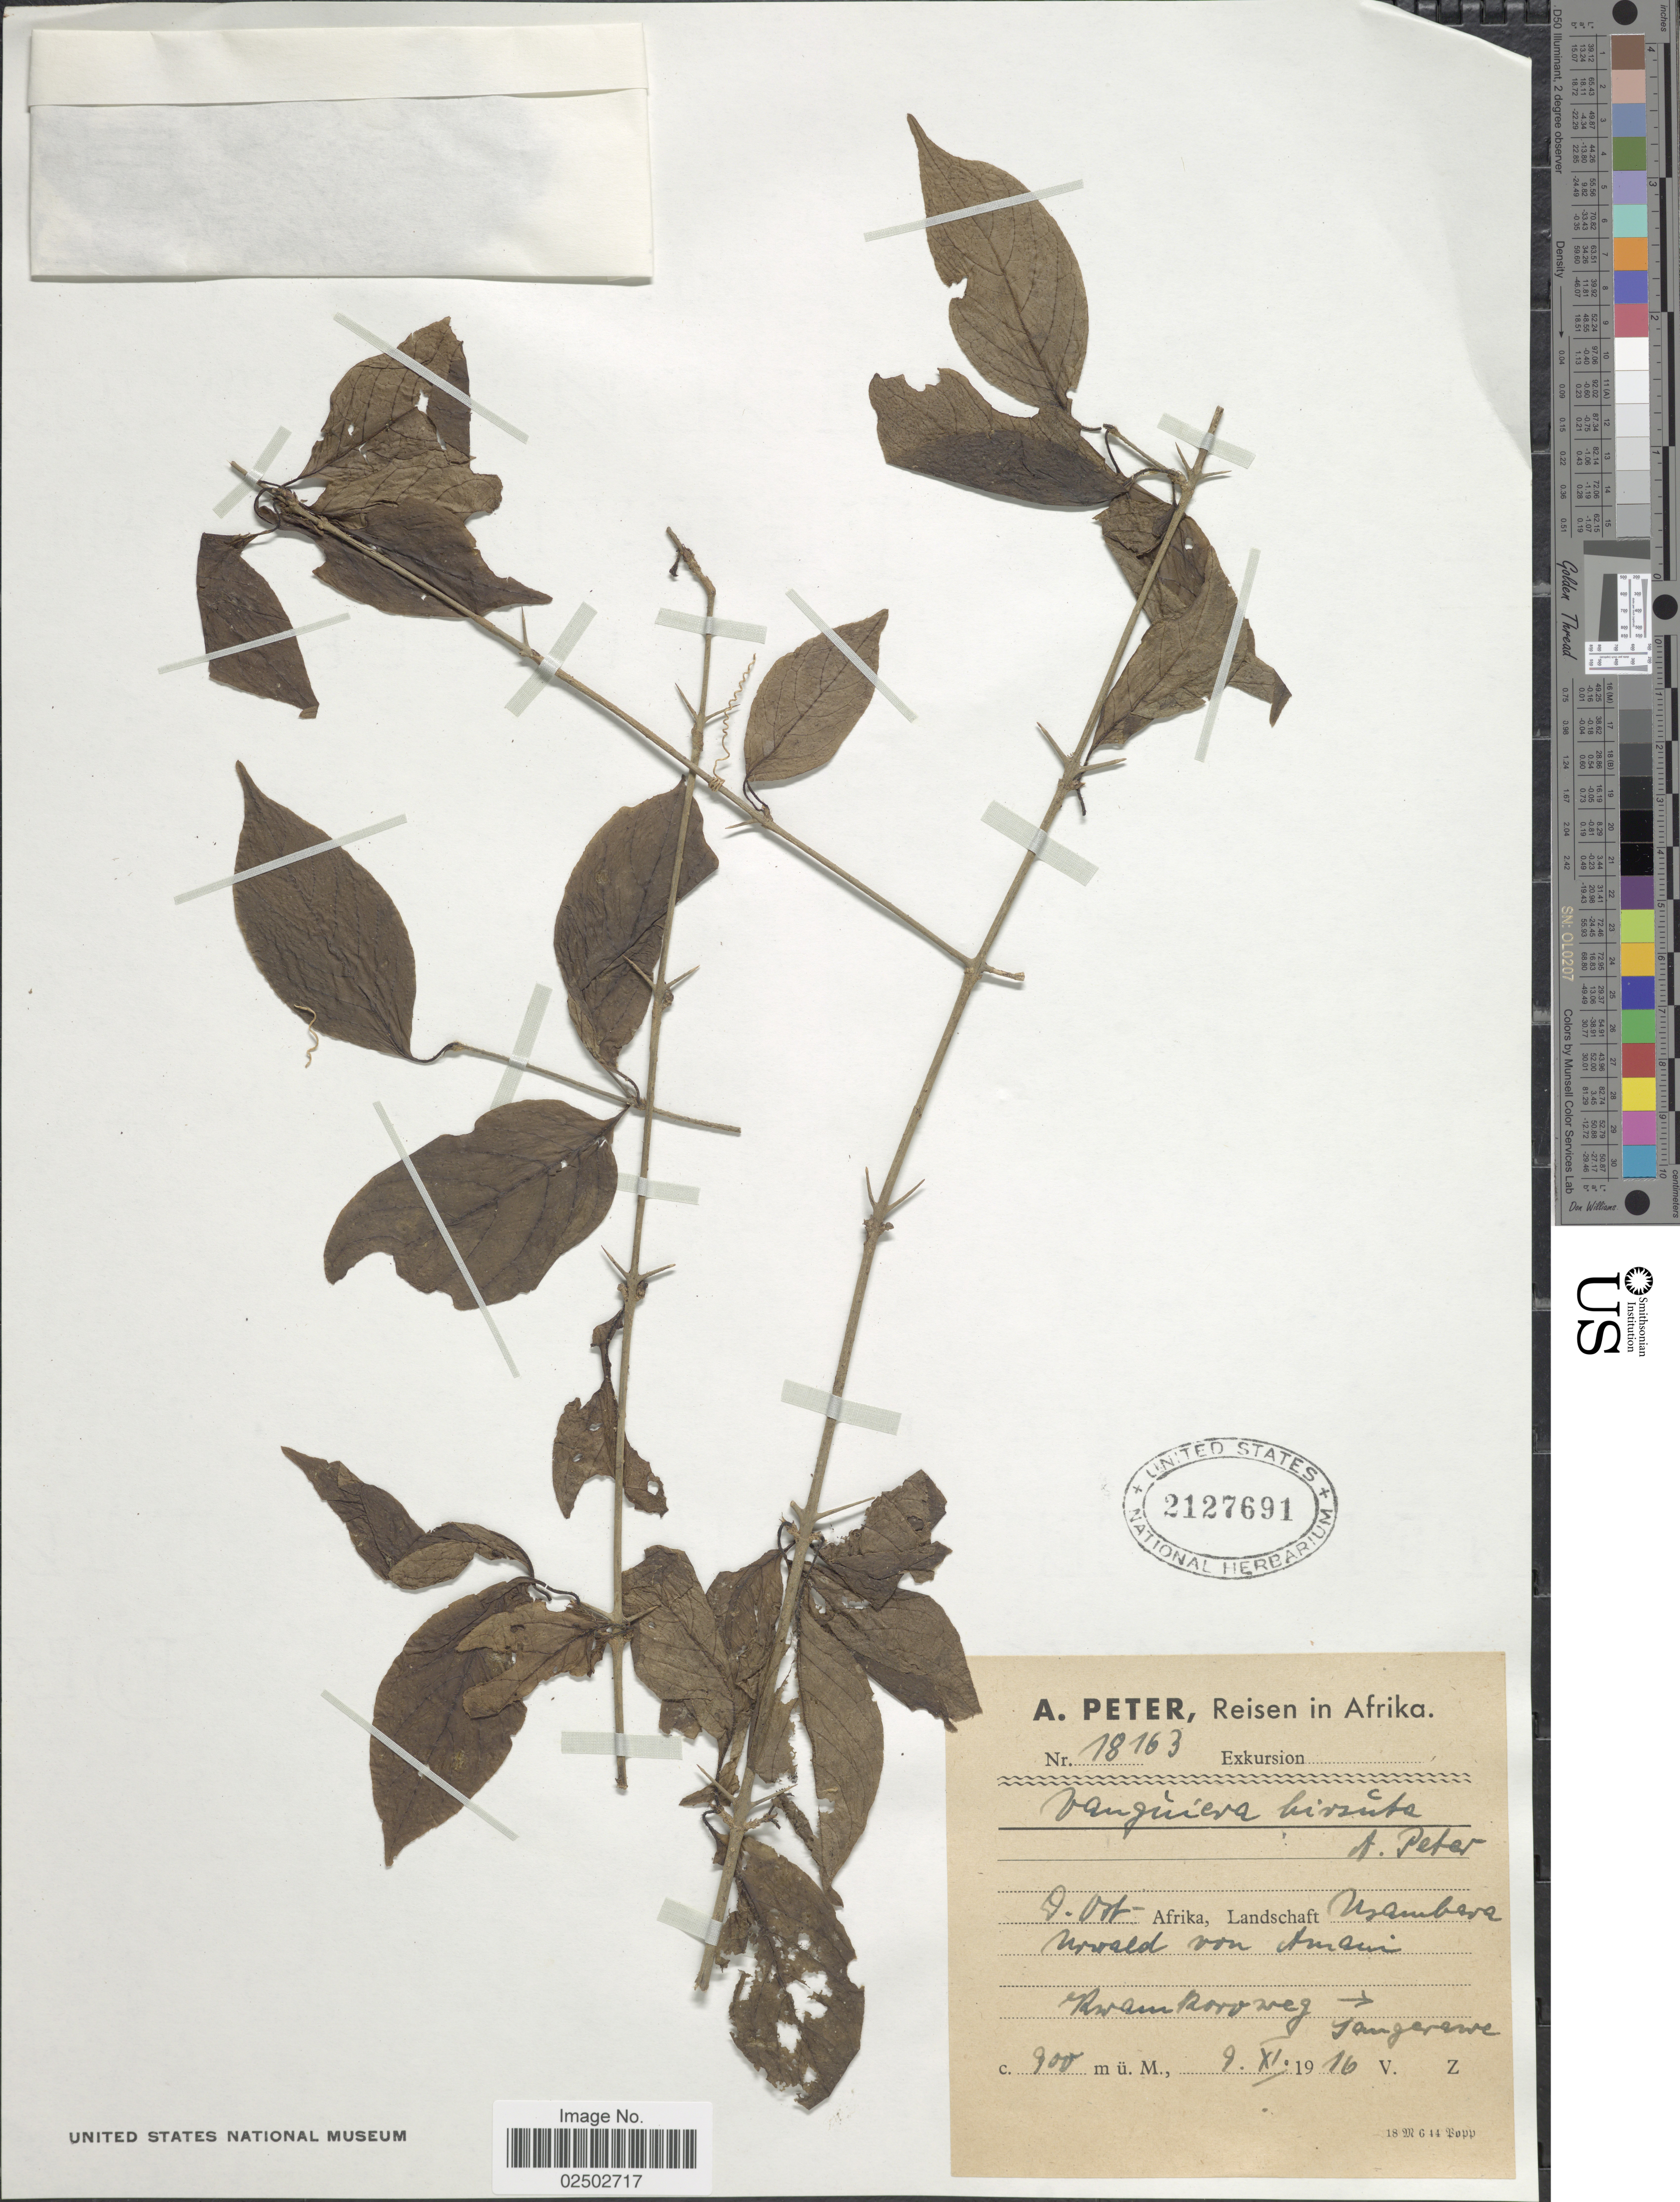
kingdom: Plantae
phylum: Tracheophyta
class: Magnoliopsida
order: Gentianales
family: Rubiaceae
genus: Vangueria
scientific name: Vangueria hirsuta Peter sp. nov. ined.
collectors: A. Peter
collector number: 18163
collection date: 1916-11-09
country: Tanzania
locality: D. Ost Afrika, Usambara. Urwald von Amani. Kwamkoroweg [to] Sangerawe.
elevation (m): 900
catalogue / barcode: US 2127691